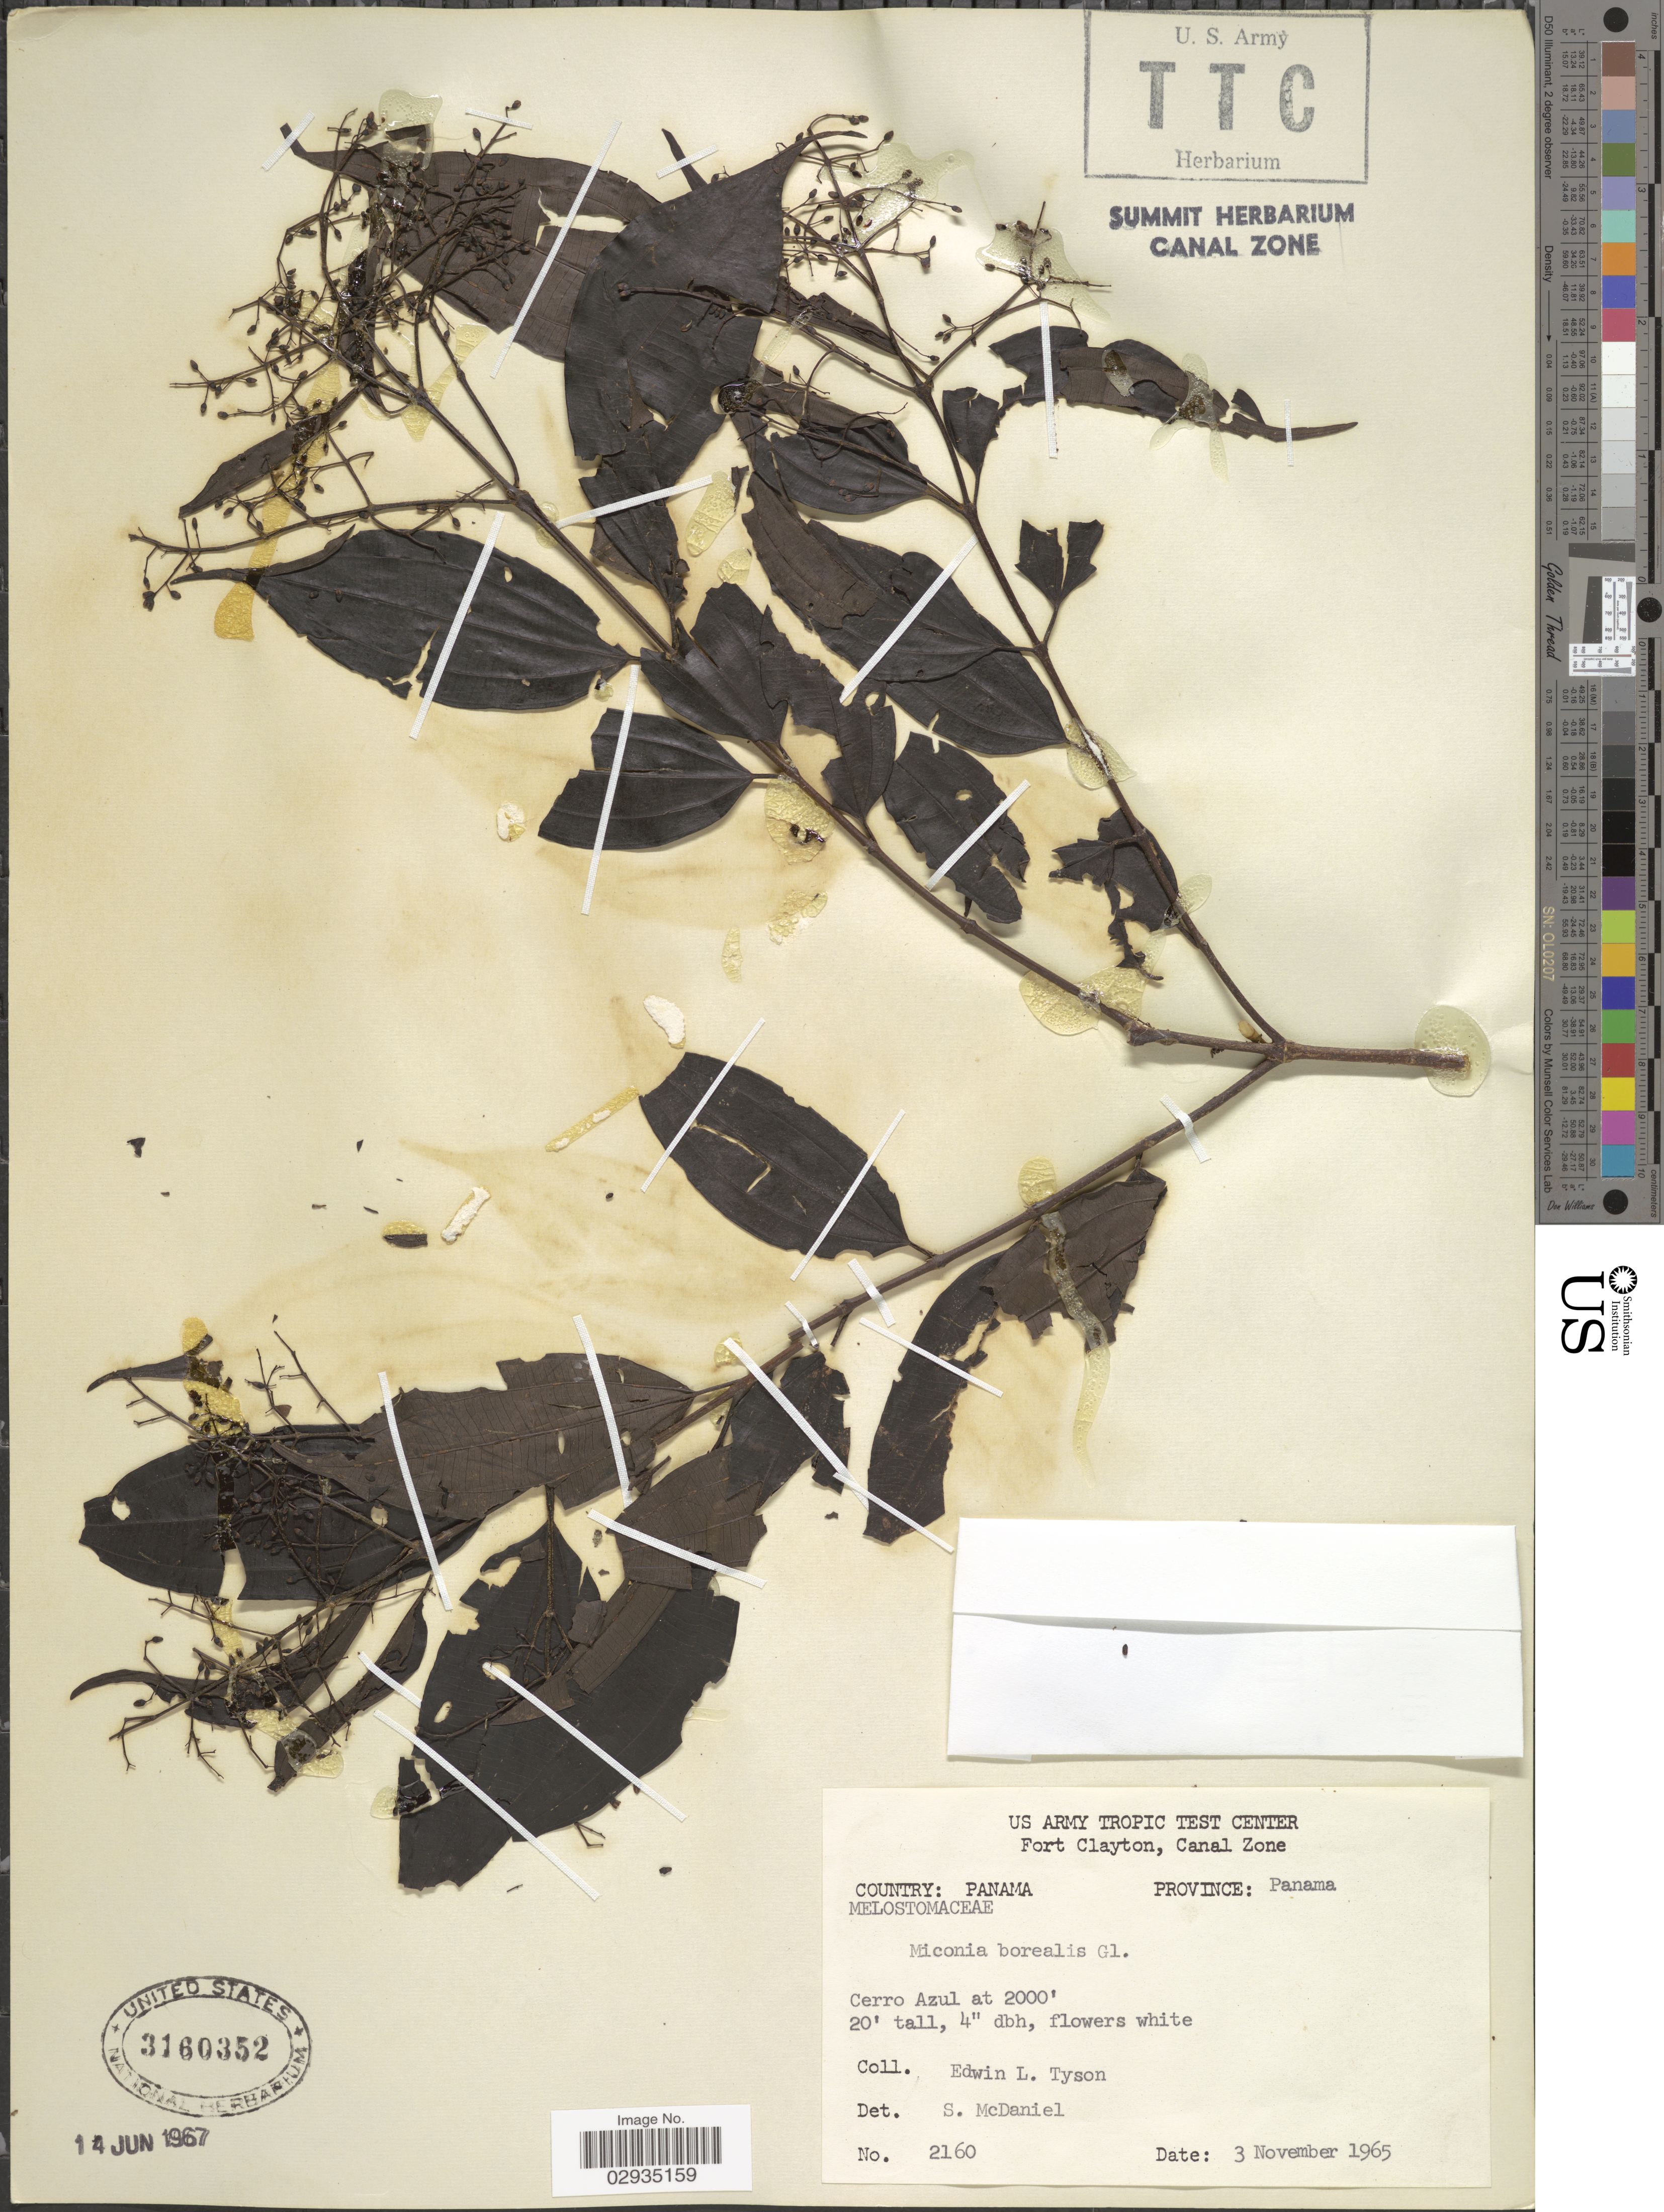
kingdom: Plantae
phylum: Tracheophyta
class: Magnoliopsida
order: Myrtales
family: Melastomataceae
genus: Miconia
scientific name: Miconia minutiflora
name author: (Bonpl.) DC.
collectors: E. L. Tyson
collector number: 2160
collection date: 1965-11-03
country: Panama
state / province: Colón / Panamá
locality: Fort Clayton, Canal Zone. Cerro Azul.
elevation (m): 610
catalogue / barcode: US 3160352